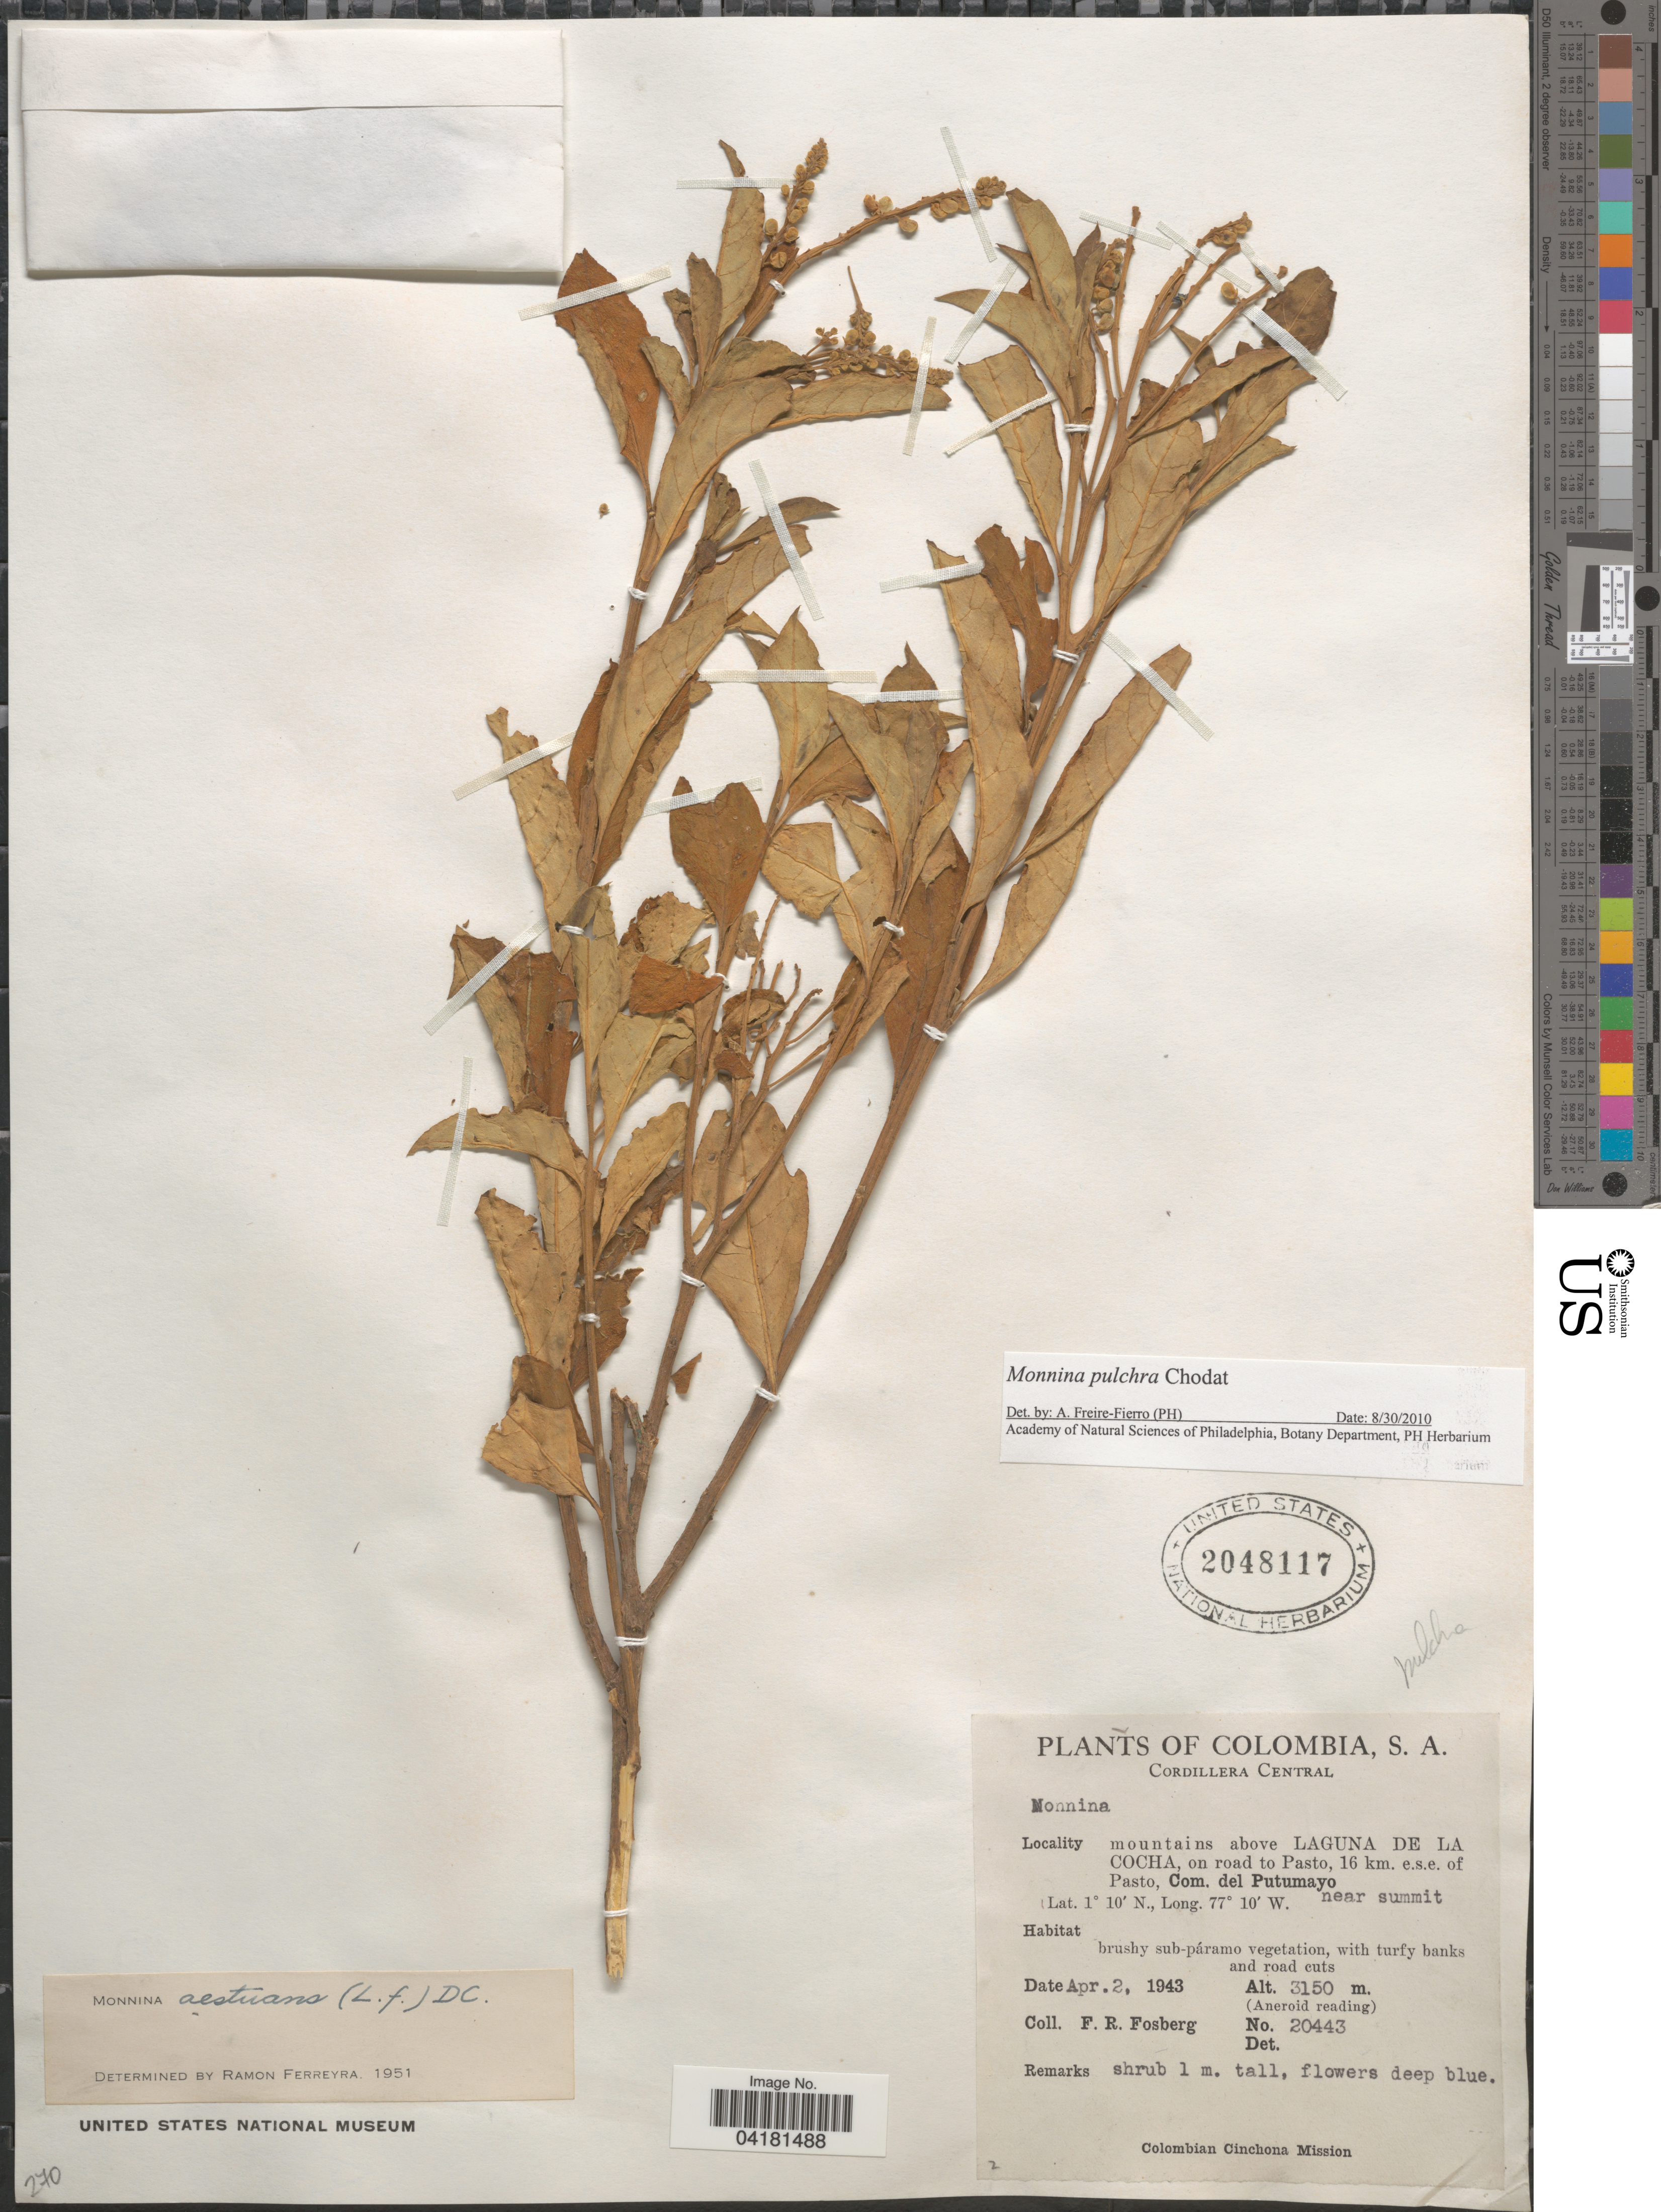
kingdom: Plantae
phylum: Tracheophyta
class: Magnoliopsida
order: Fabales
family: Polygalaceae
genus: Monnina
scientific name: Monnina pulchra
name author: Chodat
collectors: F. R. Fosberg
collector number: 20443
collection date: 1943-04-02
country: Colombia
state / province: Putumayo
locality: Cordillera Central. Mountains above Laguna de La Cocha, on road to Pasto, 16 km. e.s.e. of Pasto, Com. del Putumayo near summit.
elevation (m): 3150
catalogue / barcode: US 2048117